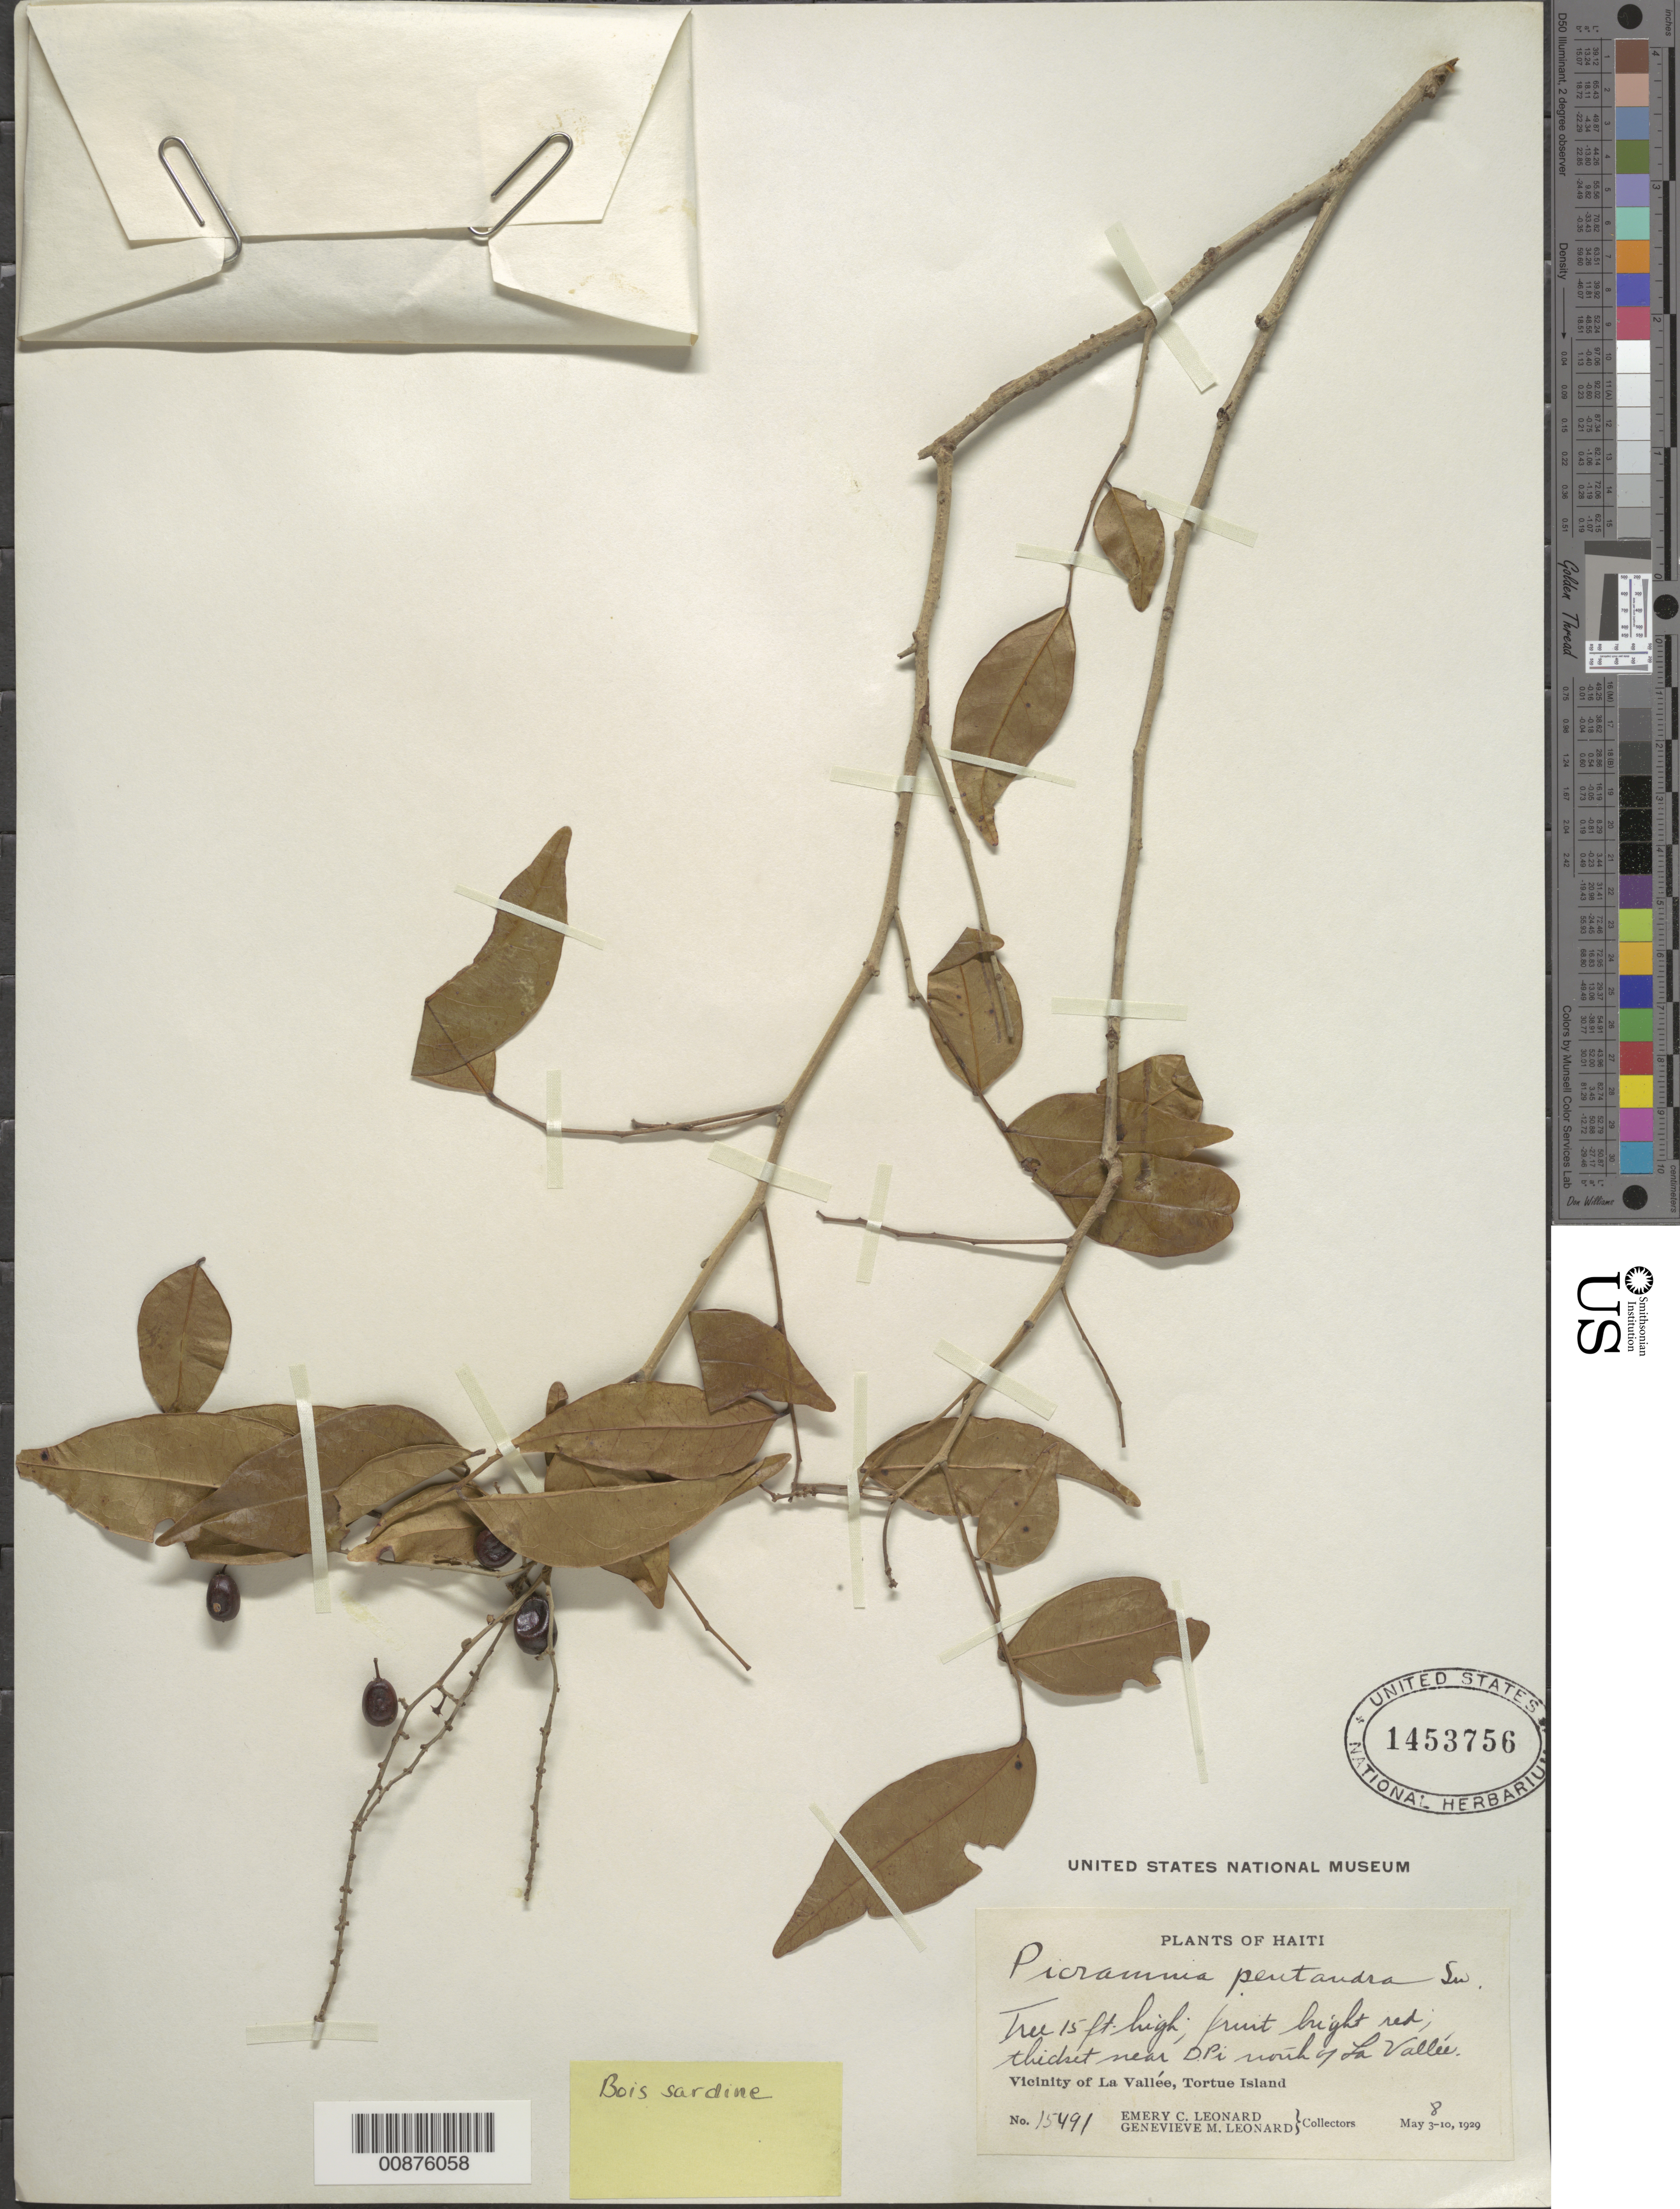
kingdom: Plantae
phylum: Tracheophyta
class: Magnoliopsida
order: Picramniales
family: Picramniaceae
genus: Picramnia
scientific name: Picramnia pentandra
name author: Sw.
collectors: E. C. Leonard & G. M. Leonard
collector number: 15491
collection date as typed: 08 May 1929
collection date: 1929-05-08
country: Haiti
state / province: Nord-Ouest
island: Île de la Tortue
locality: Vicinity of La Vallée, near D Pi, N of town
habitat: Thicket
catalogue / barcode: US 1453756